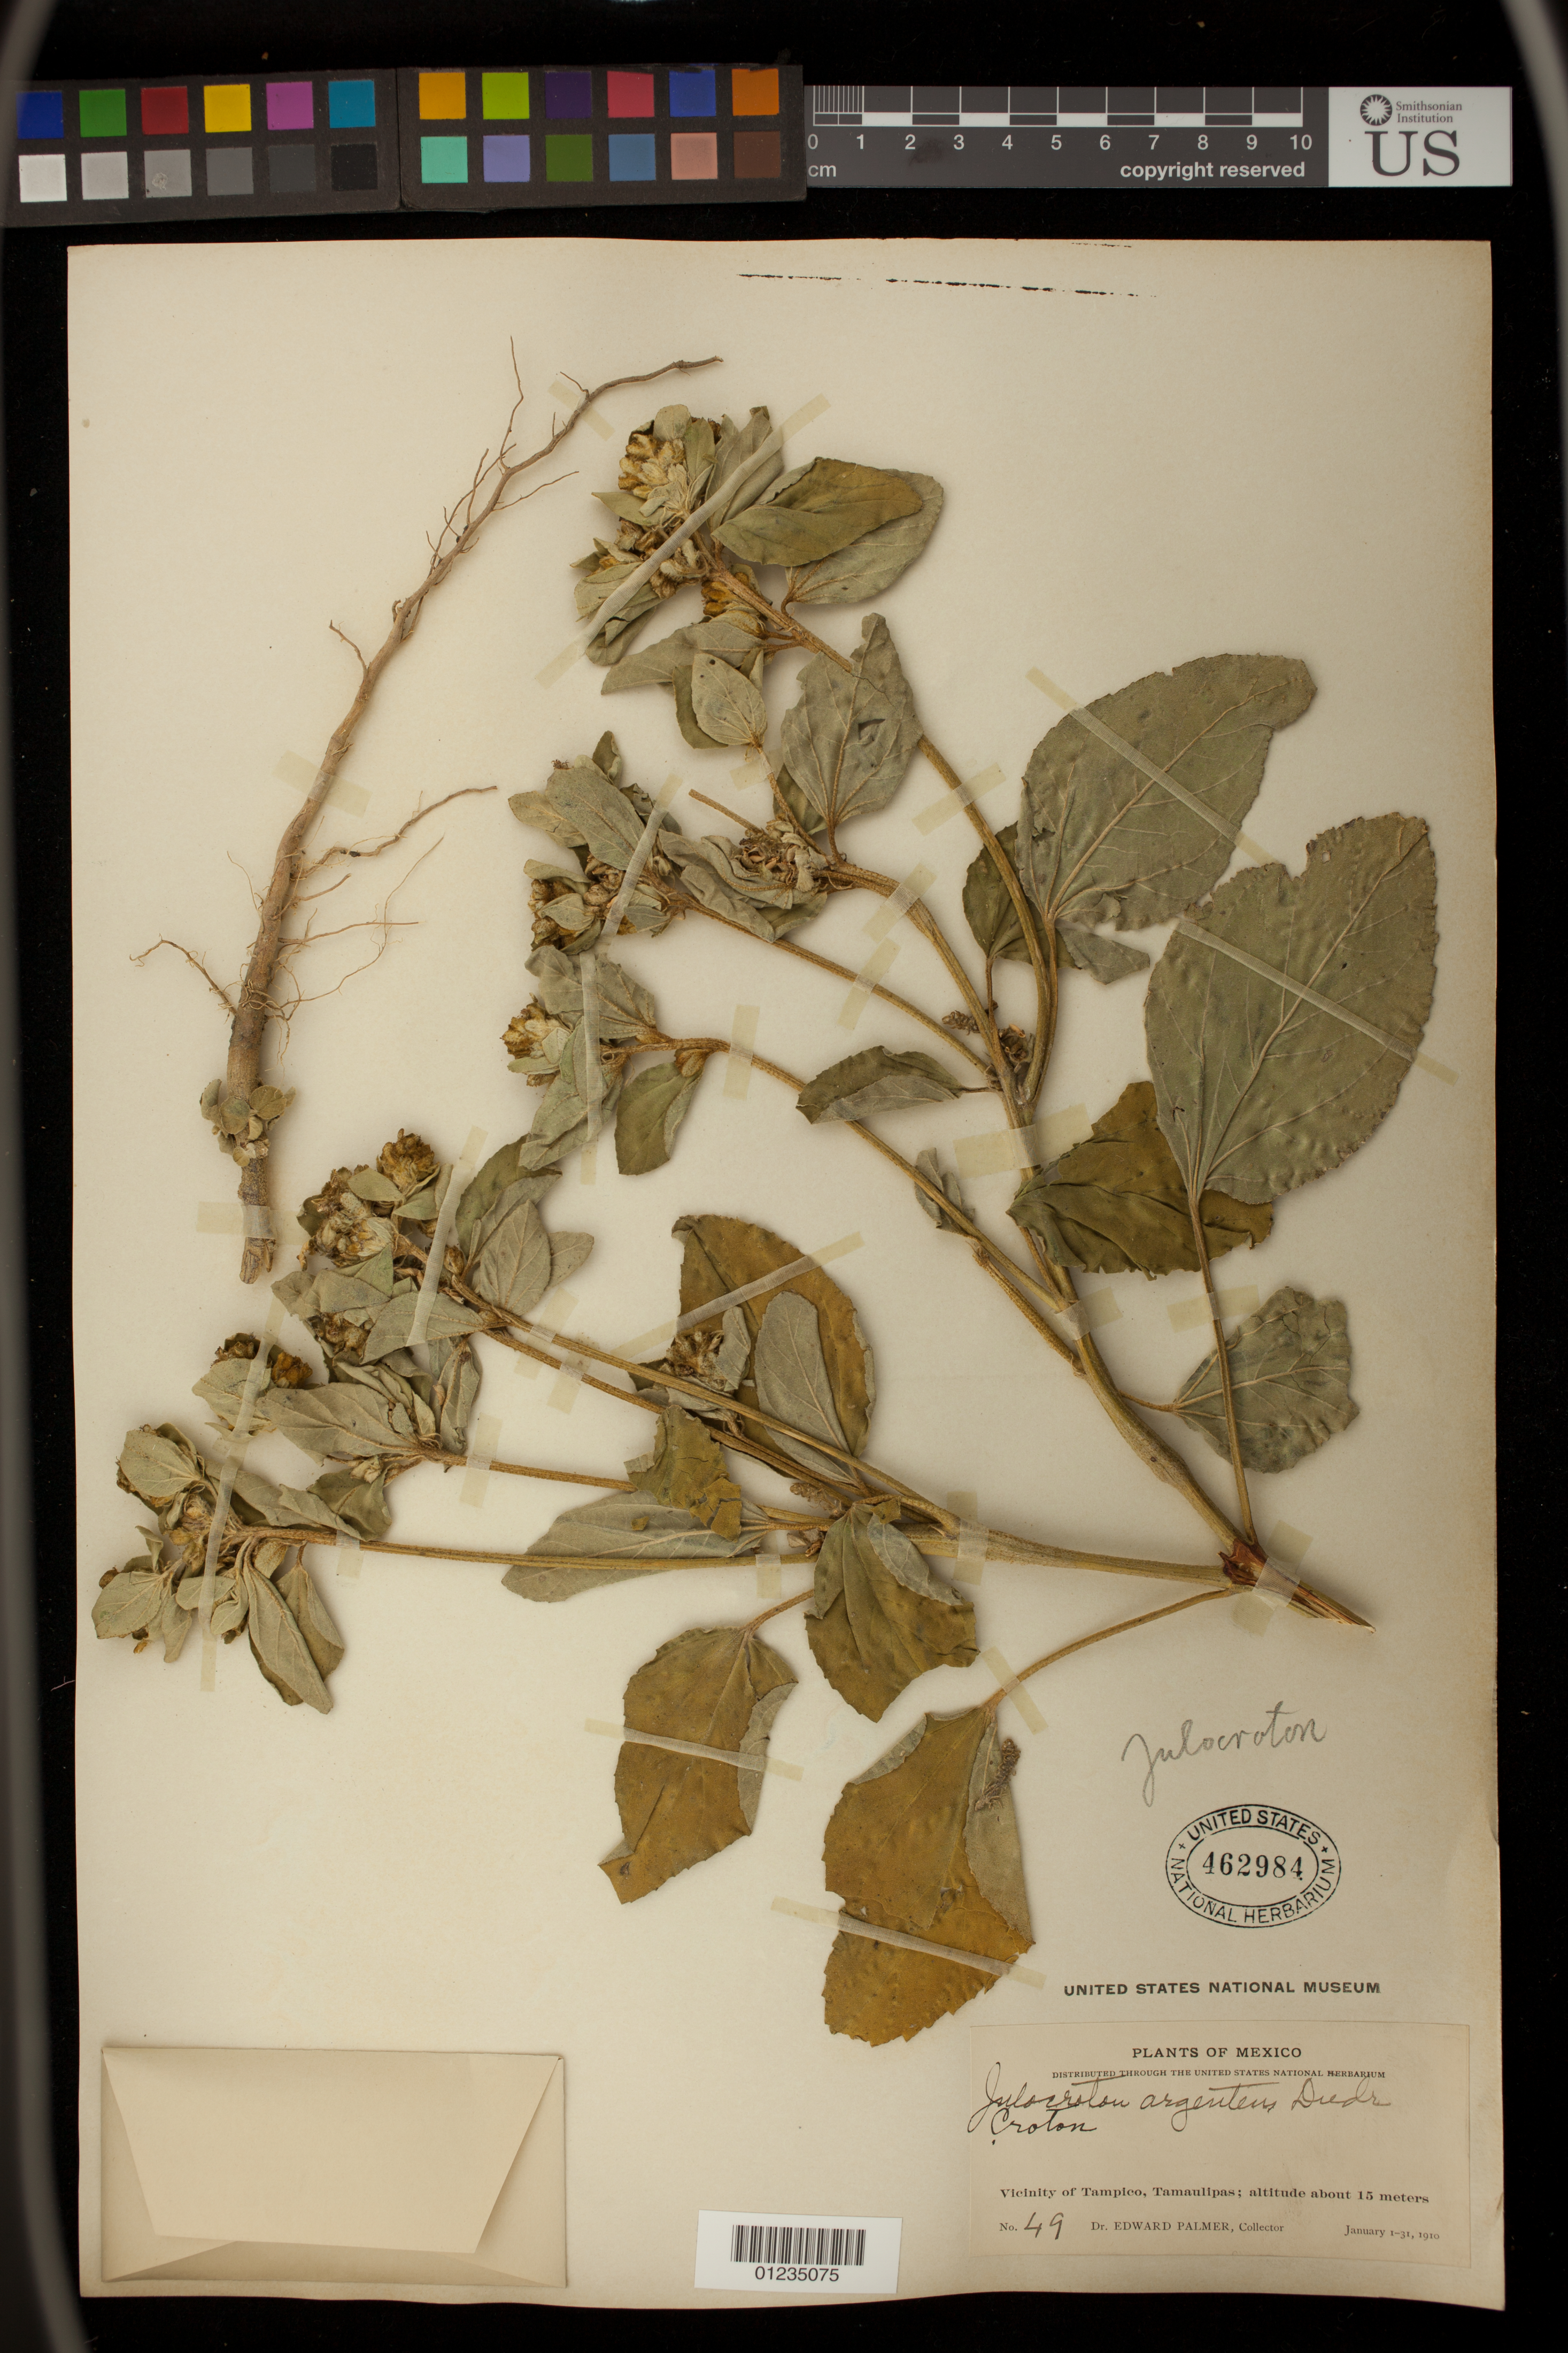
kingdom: Plantae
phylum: Tracheophyta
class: Magnoliopsida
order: Malpighiales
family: Euphorbiaceae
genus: Julocroton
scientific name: Julocroton argenteus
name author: (L.) Didr.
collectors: E. Palmer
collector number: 49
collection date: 1910-01-01/1910-01-31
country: Mexico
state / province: Tamaulipas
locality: Vicinity of Tampico, Tamaulipas;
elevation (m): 15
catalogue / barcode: US 462984